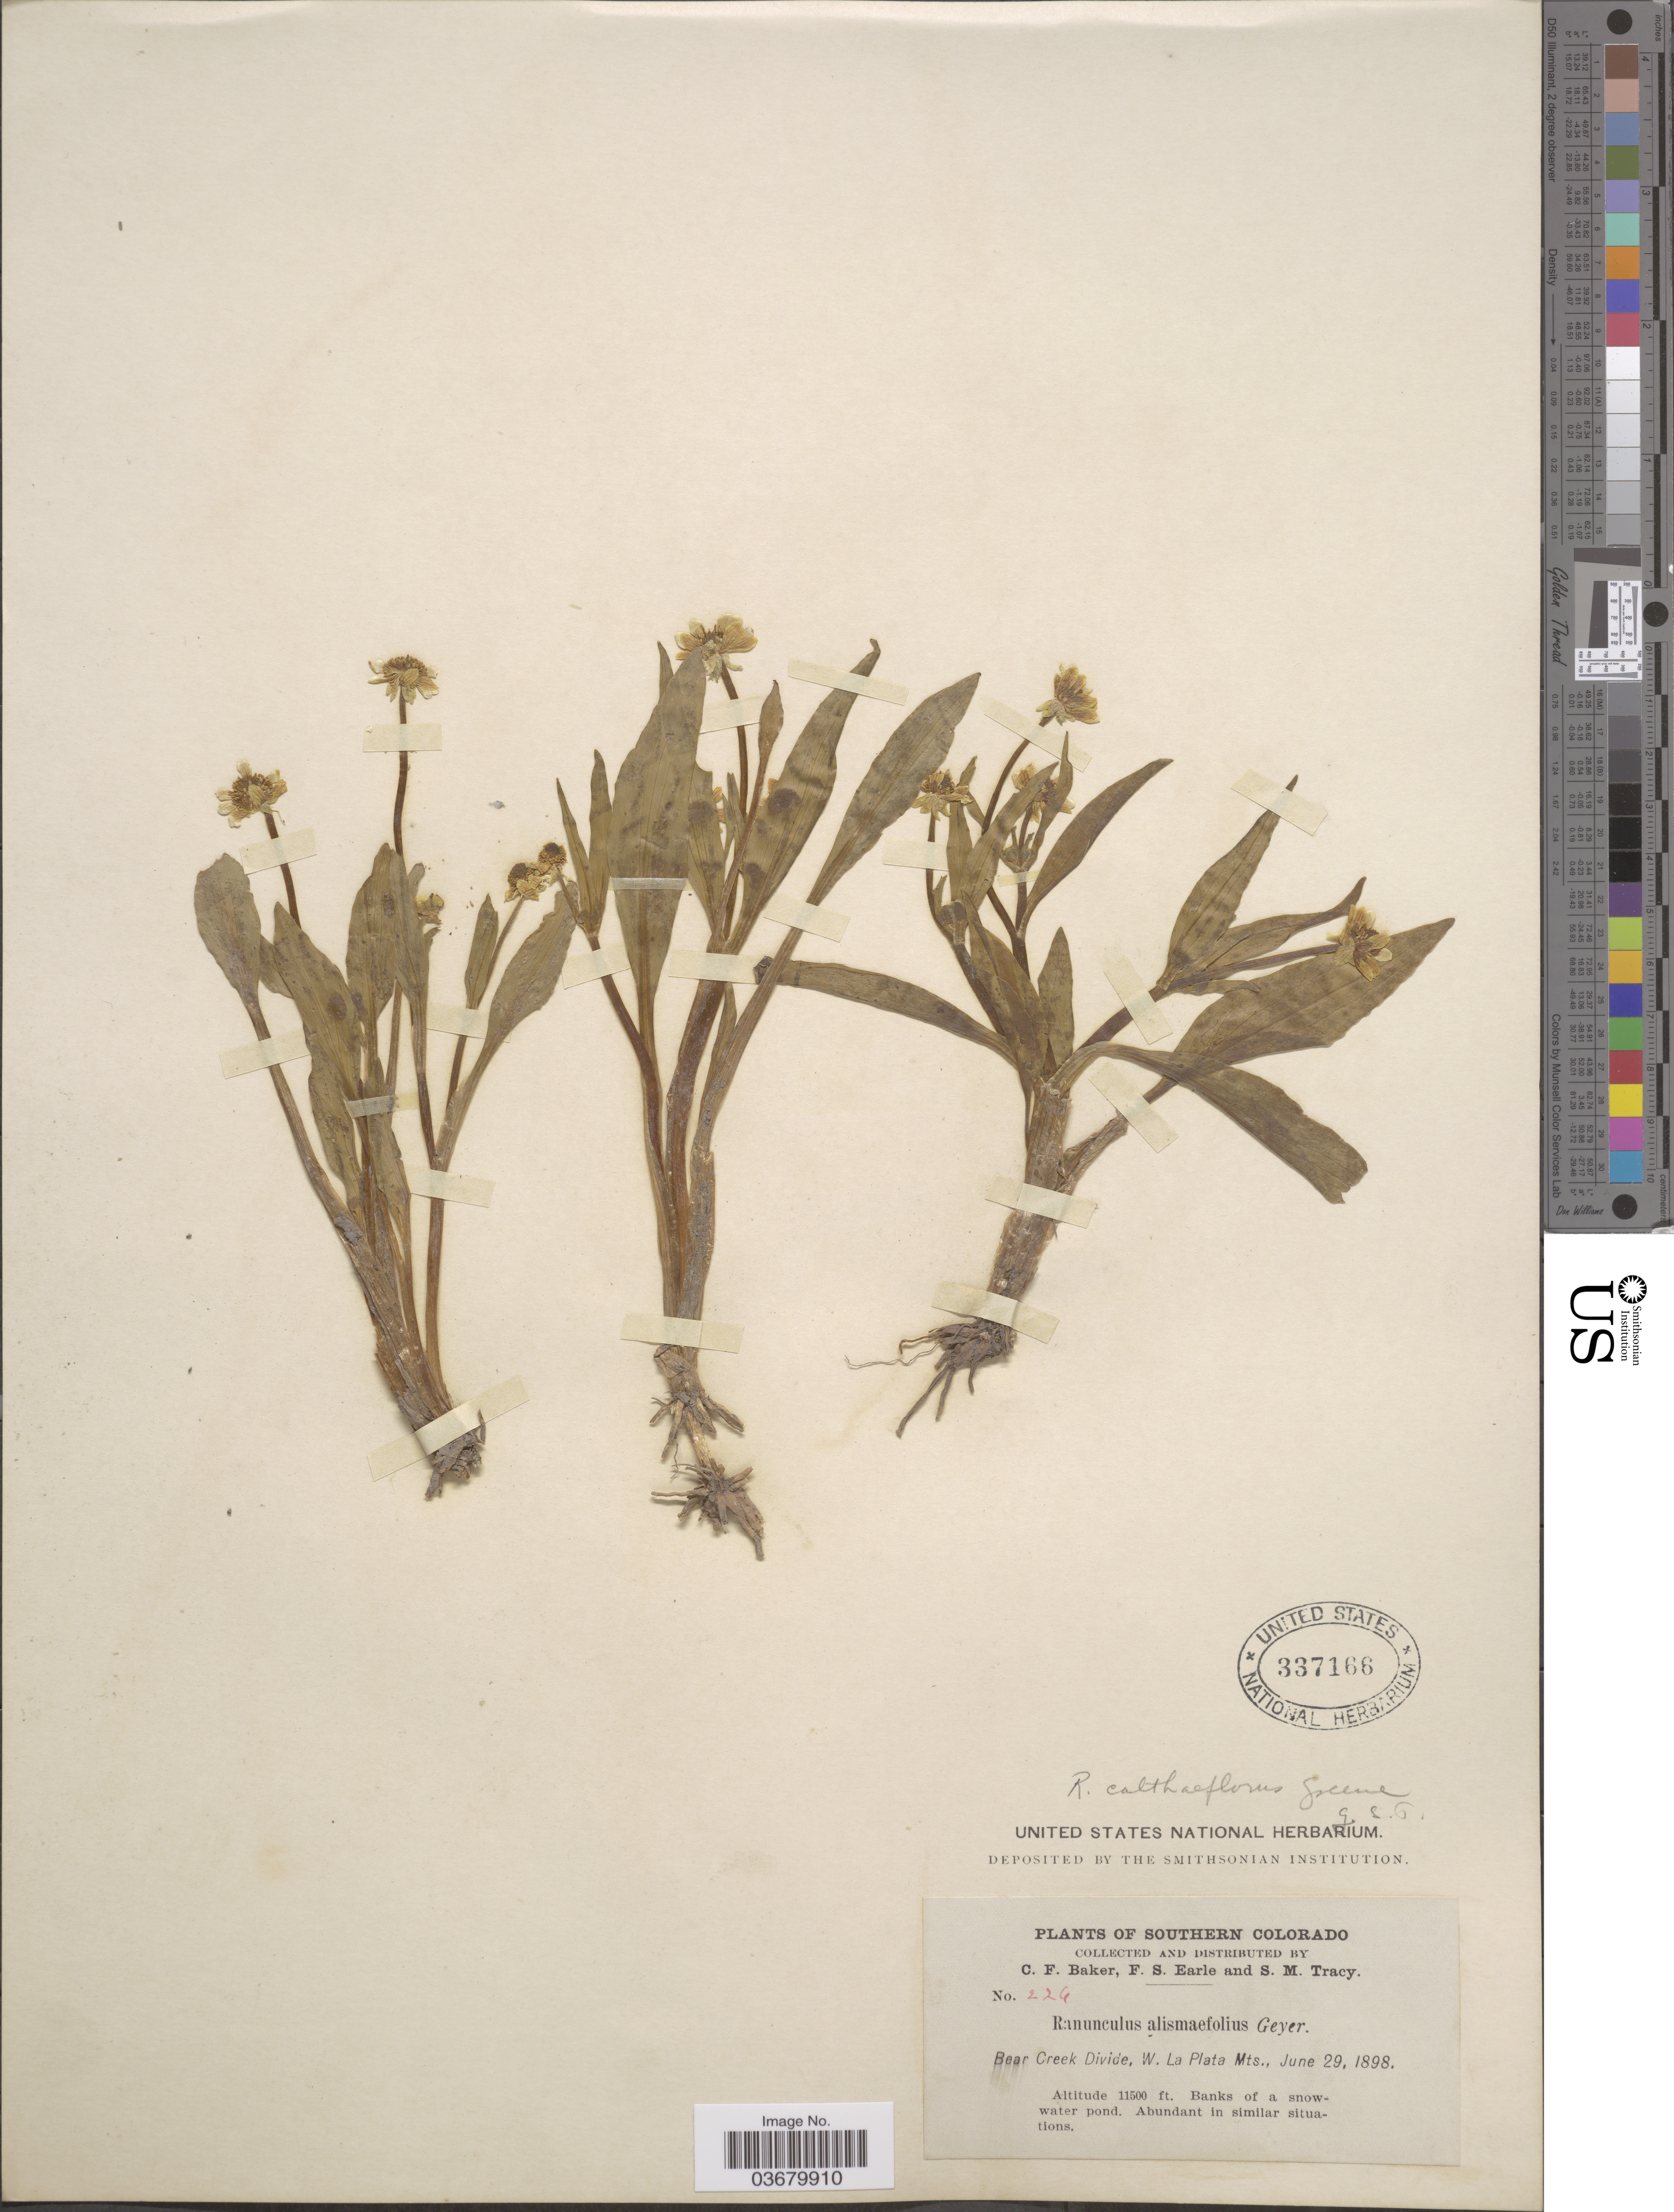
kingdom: Plantae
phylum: Tracheophyta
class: Magnoliopsida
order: Ranunculales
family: Ranunculaceae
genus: Ranunculus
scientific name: Ranunculus alismifolius var. montanus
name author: S. Watson in C. King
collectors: C. F. Baker, F. S. Earle & S. M. Tracy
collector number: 226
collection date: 1898-06-29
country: United States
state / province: Colorado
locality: Southern Colorado. Bear Creek Divide, W. La Plata Mts.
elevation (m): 3505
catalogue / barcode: US 337166